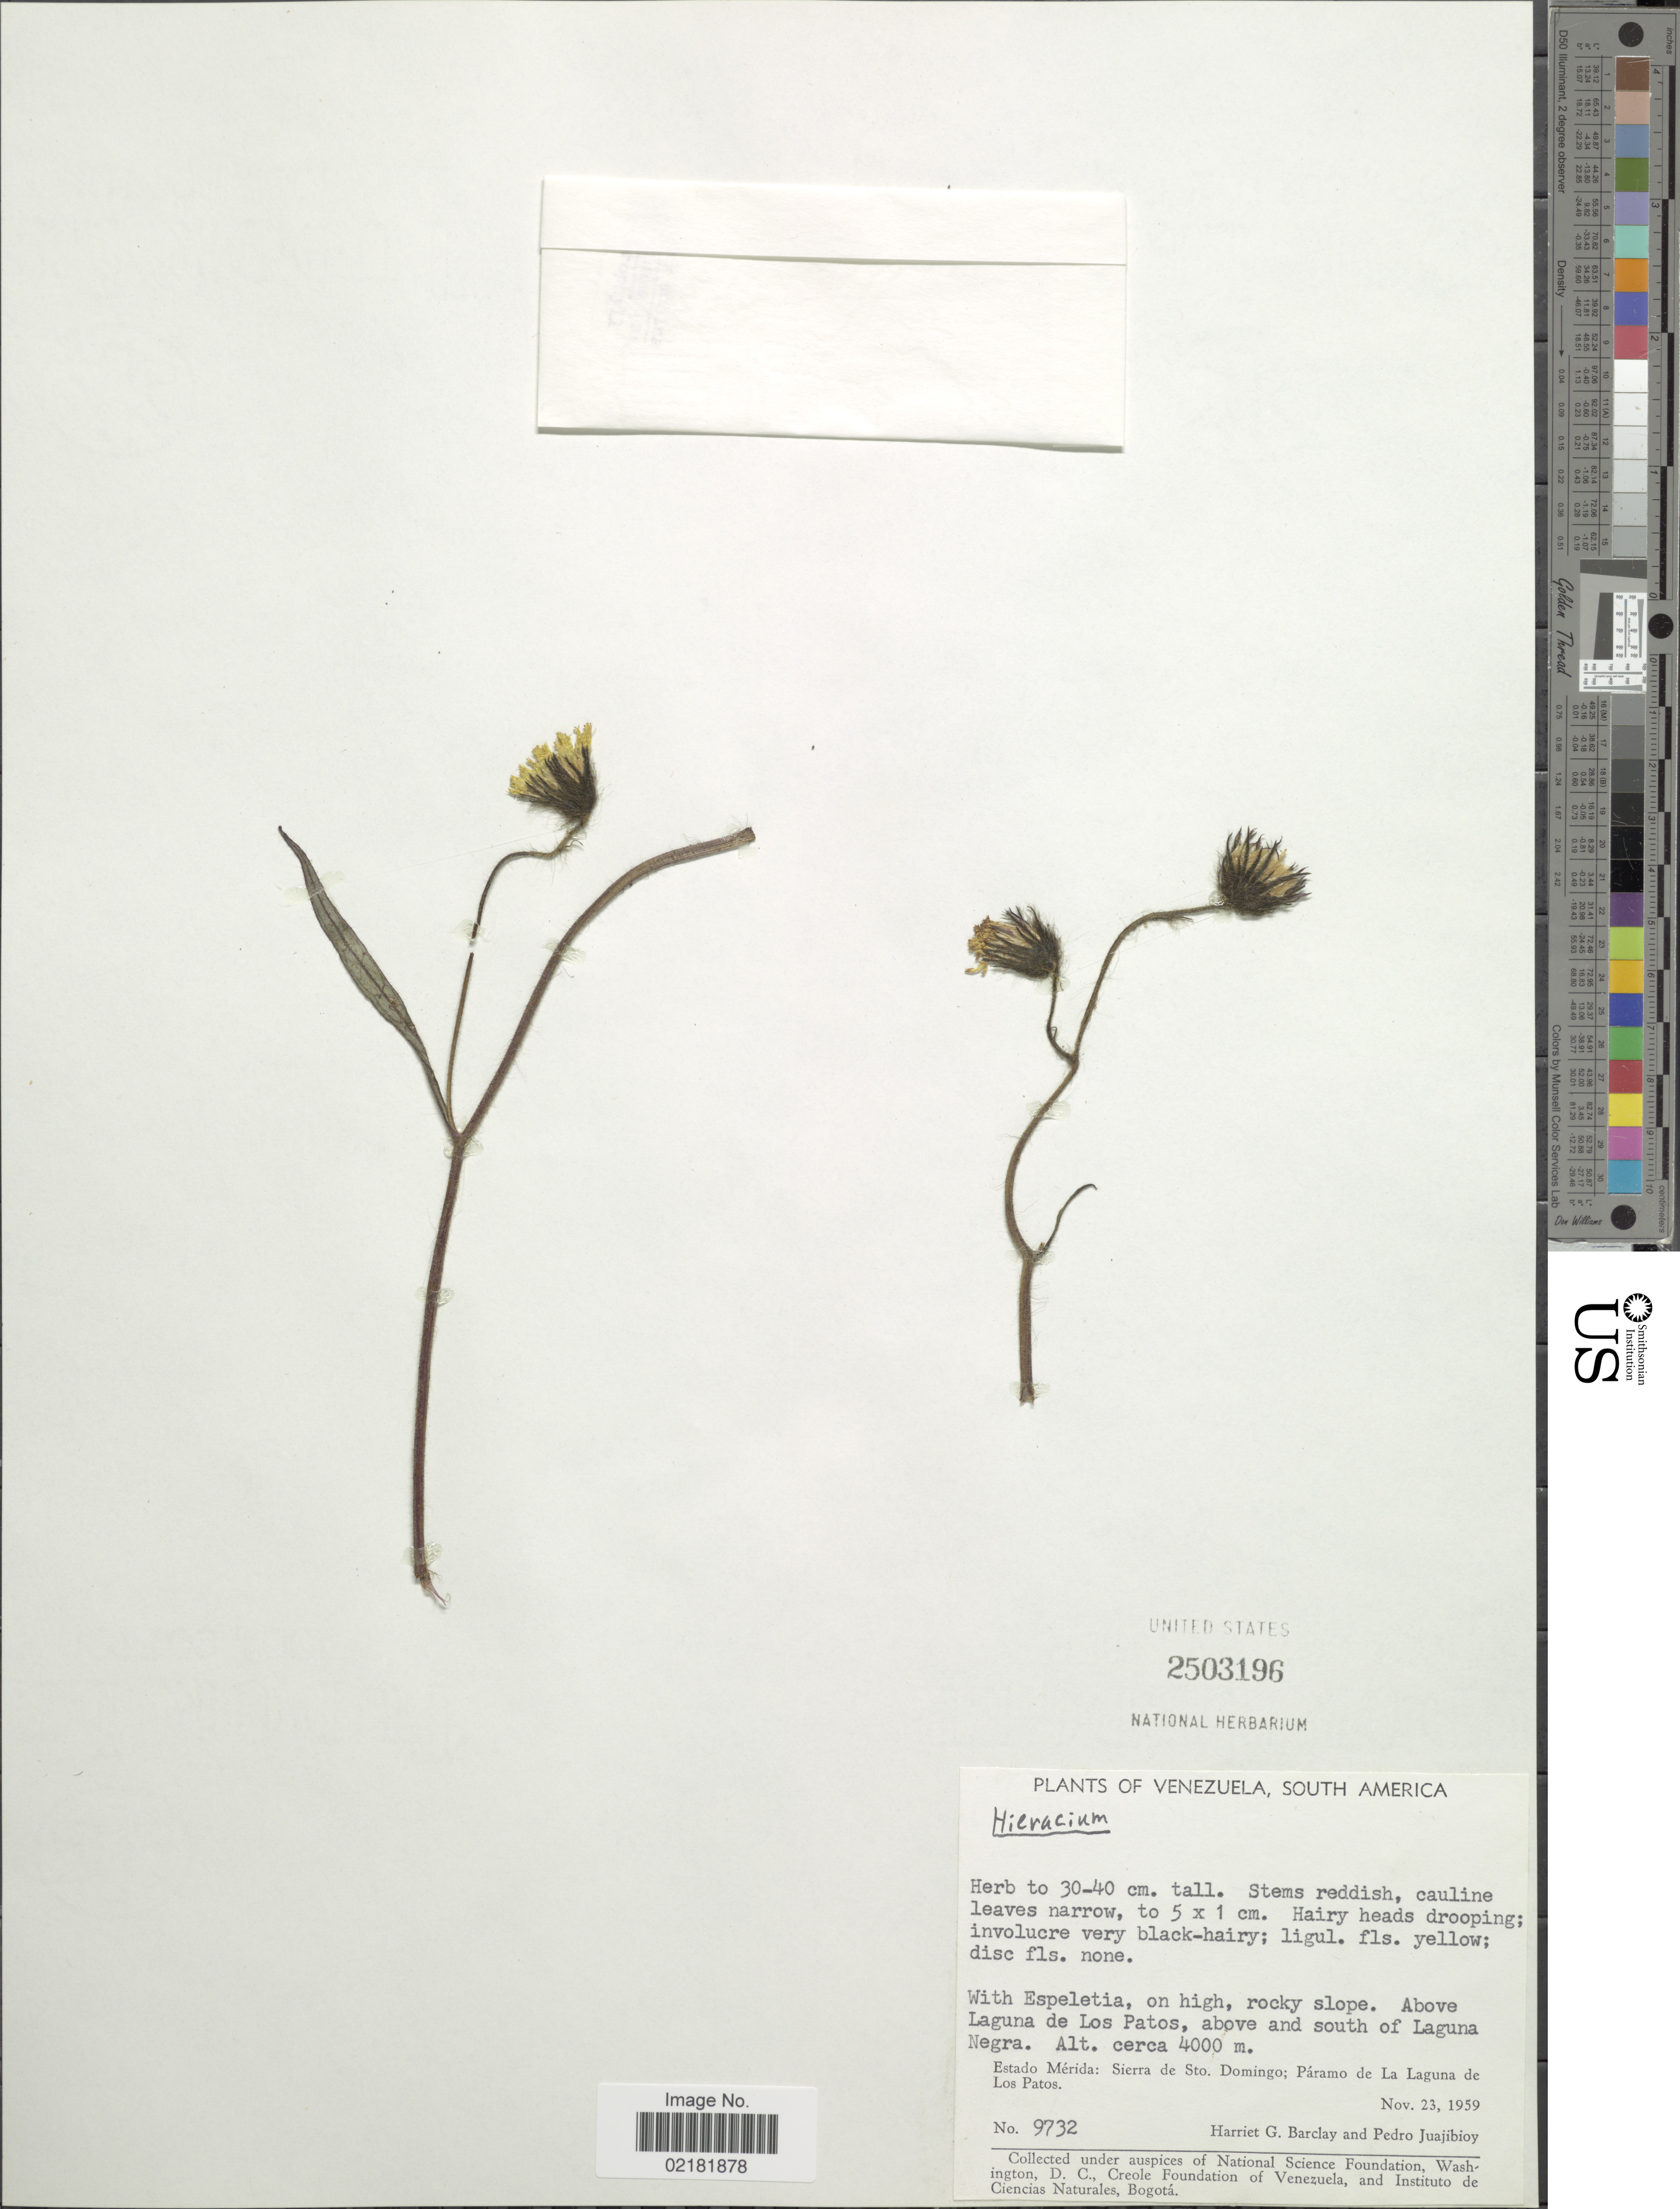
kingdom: Plantae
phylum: Tracheophyta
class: Magnoliopsida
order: Asterales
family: Asteraceae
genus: Hieracium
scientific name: Hieracium repandulare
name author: Druce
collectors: H. G. Barclay & P. Juajibioy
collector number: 9732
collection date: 1959-11-23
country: Venezuela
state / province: Mérida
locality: Above Laguna de Los Patos, above and south of Laguna Negra, Sierra de Sto. Domingo; Paramo de La Laguna de Los Platos.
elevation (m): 4000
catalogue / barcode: US 2503196